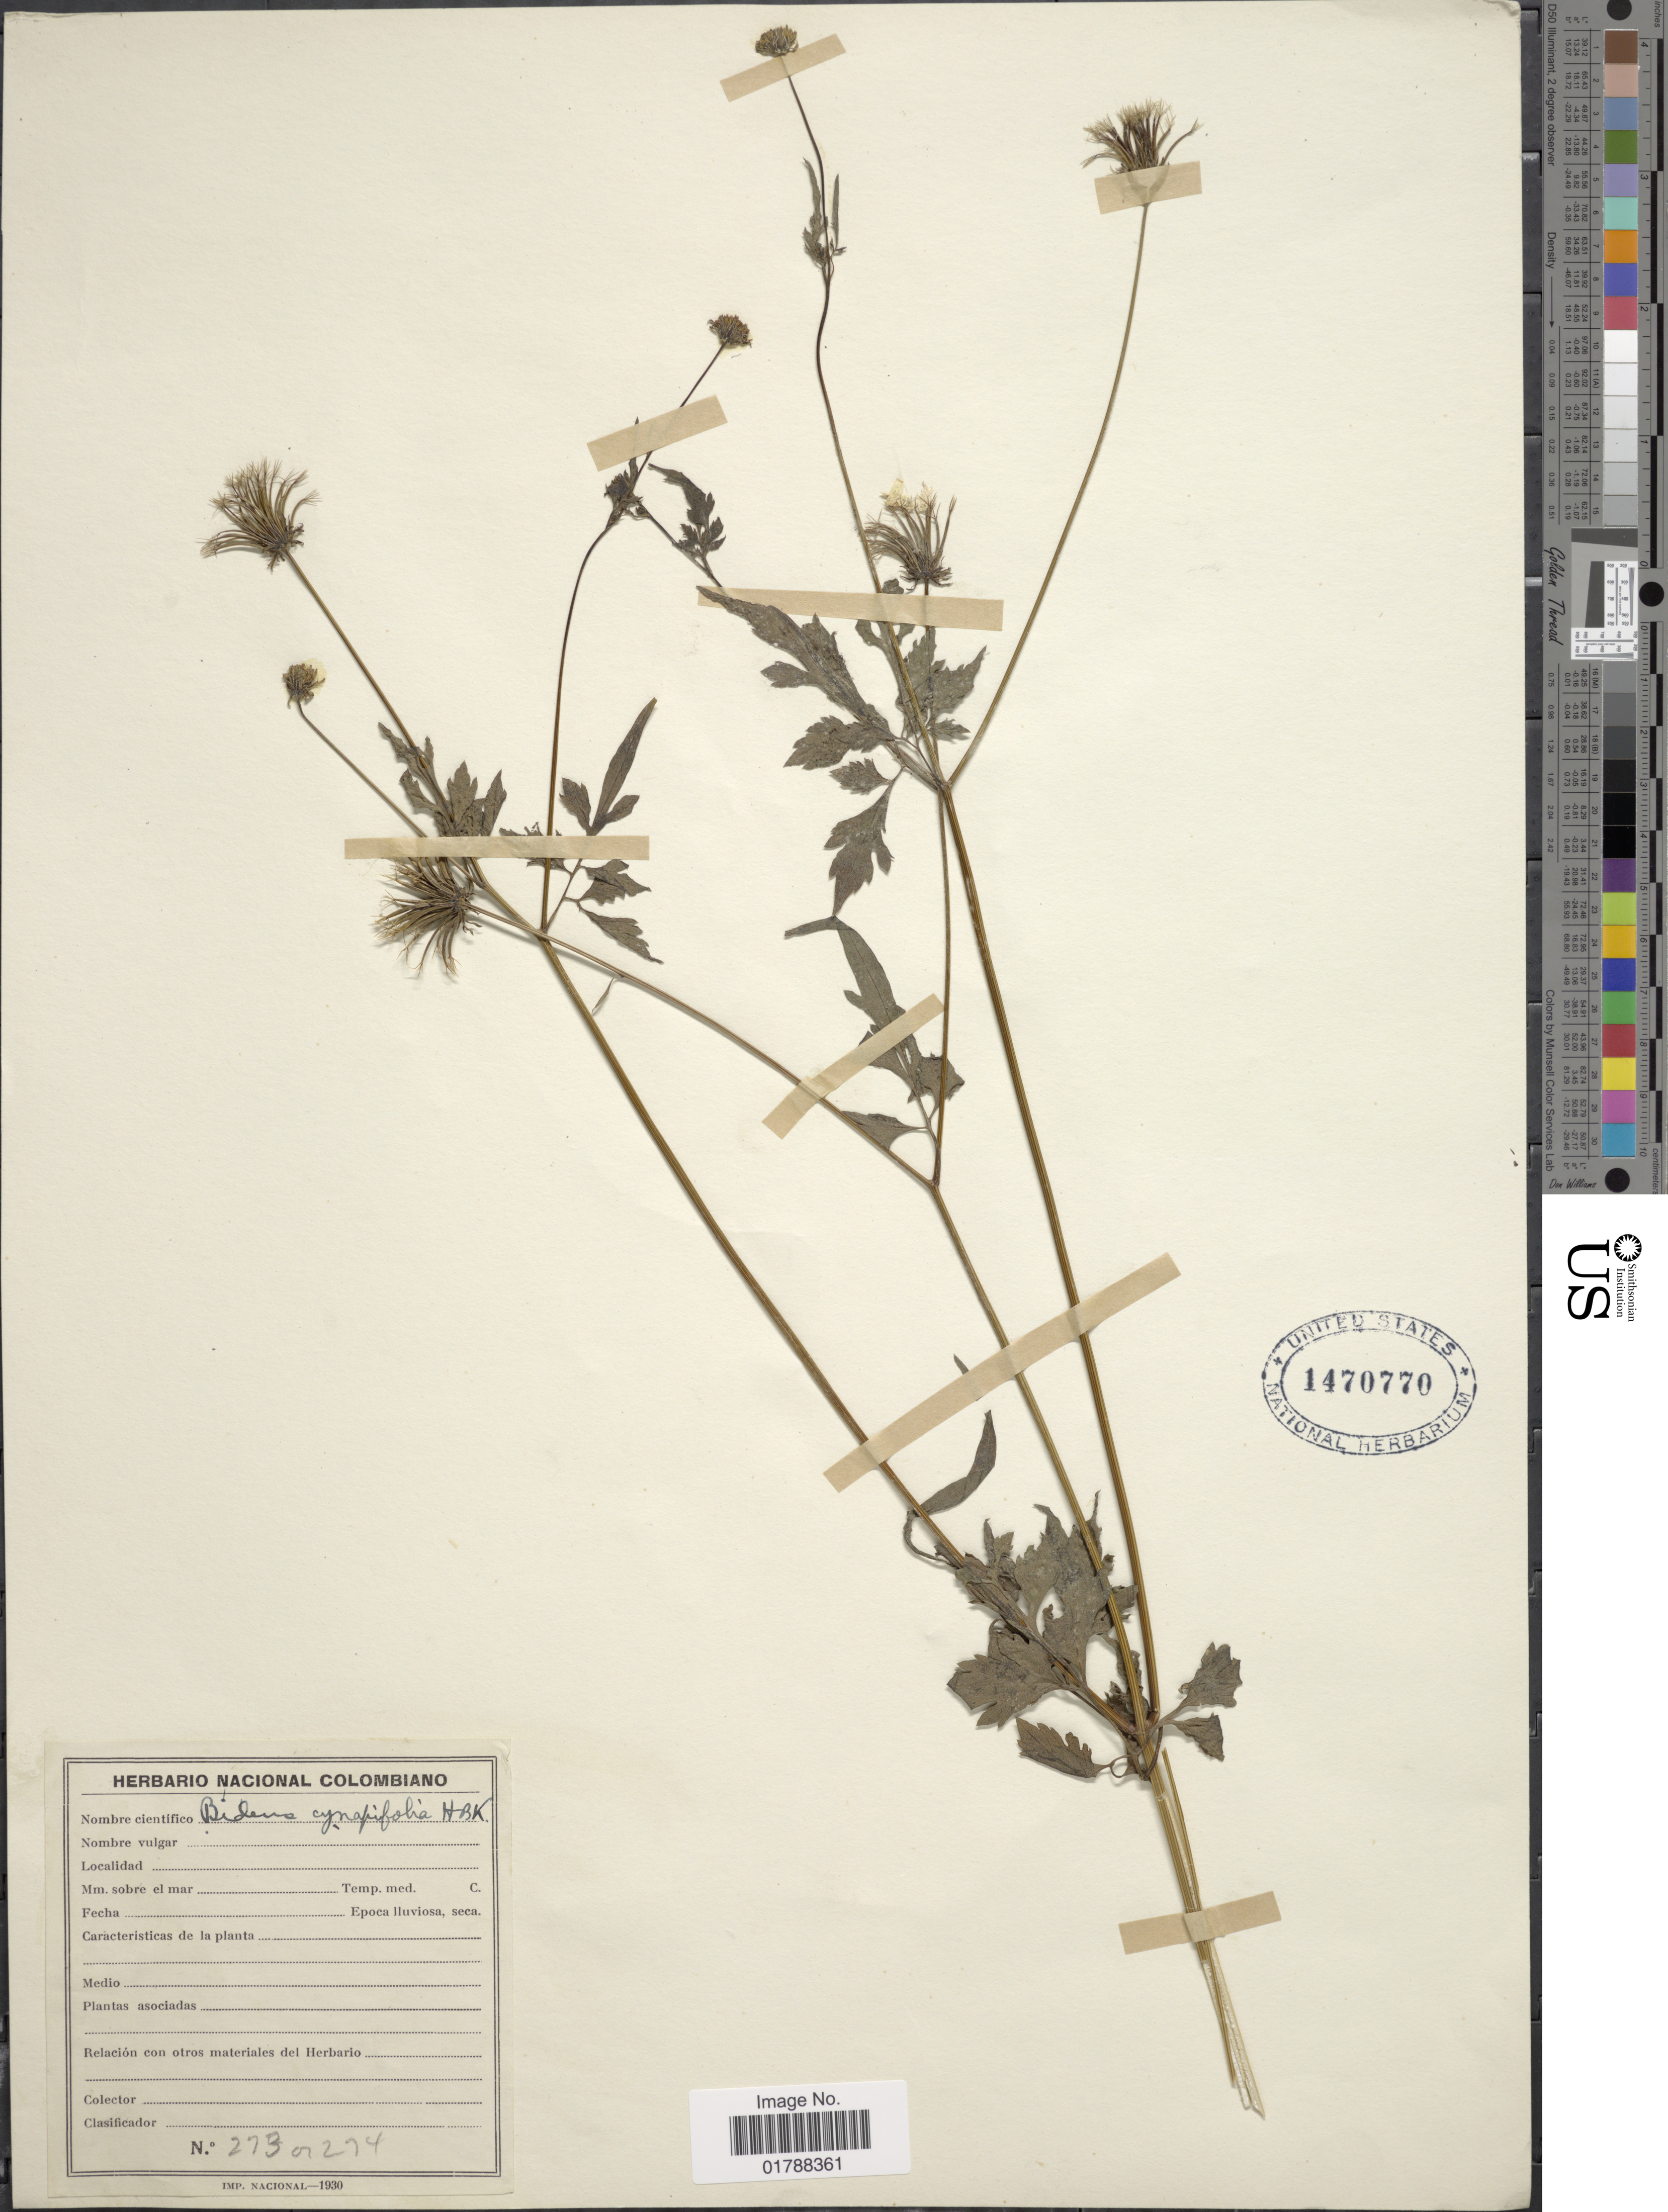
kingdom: Plantae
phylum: Tracheophyta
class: Magnoliopsida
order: Asterales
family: Asteraceae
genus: Bidens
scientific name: Bidens cynapiifolia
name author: Kunth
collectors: ex herb. Nac. Colomb.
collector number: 273 or 274*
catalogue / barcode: US 1470770